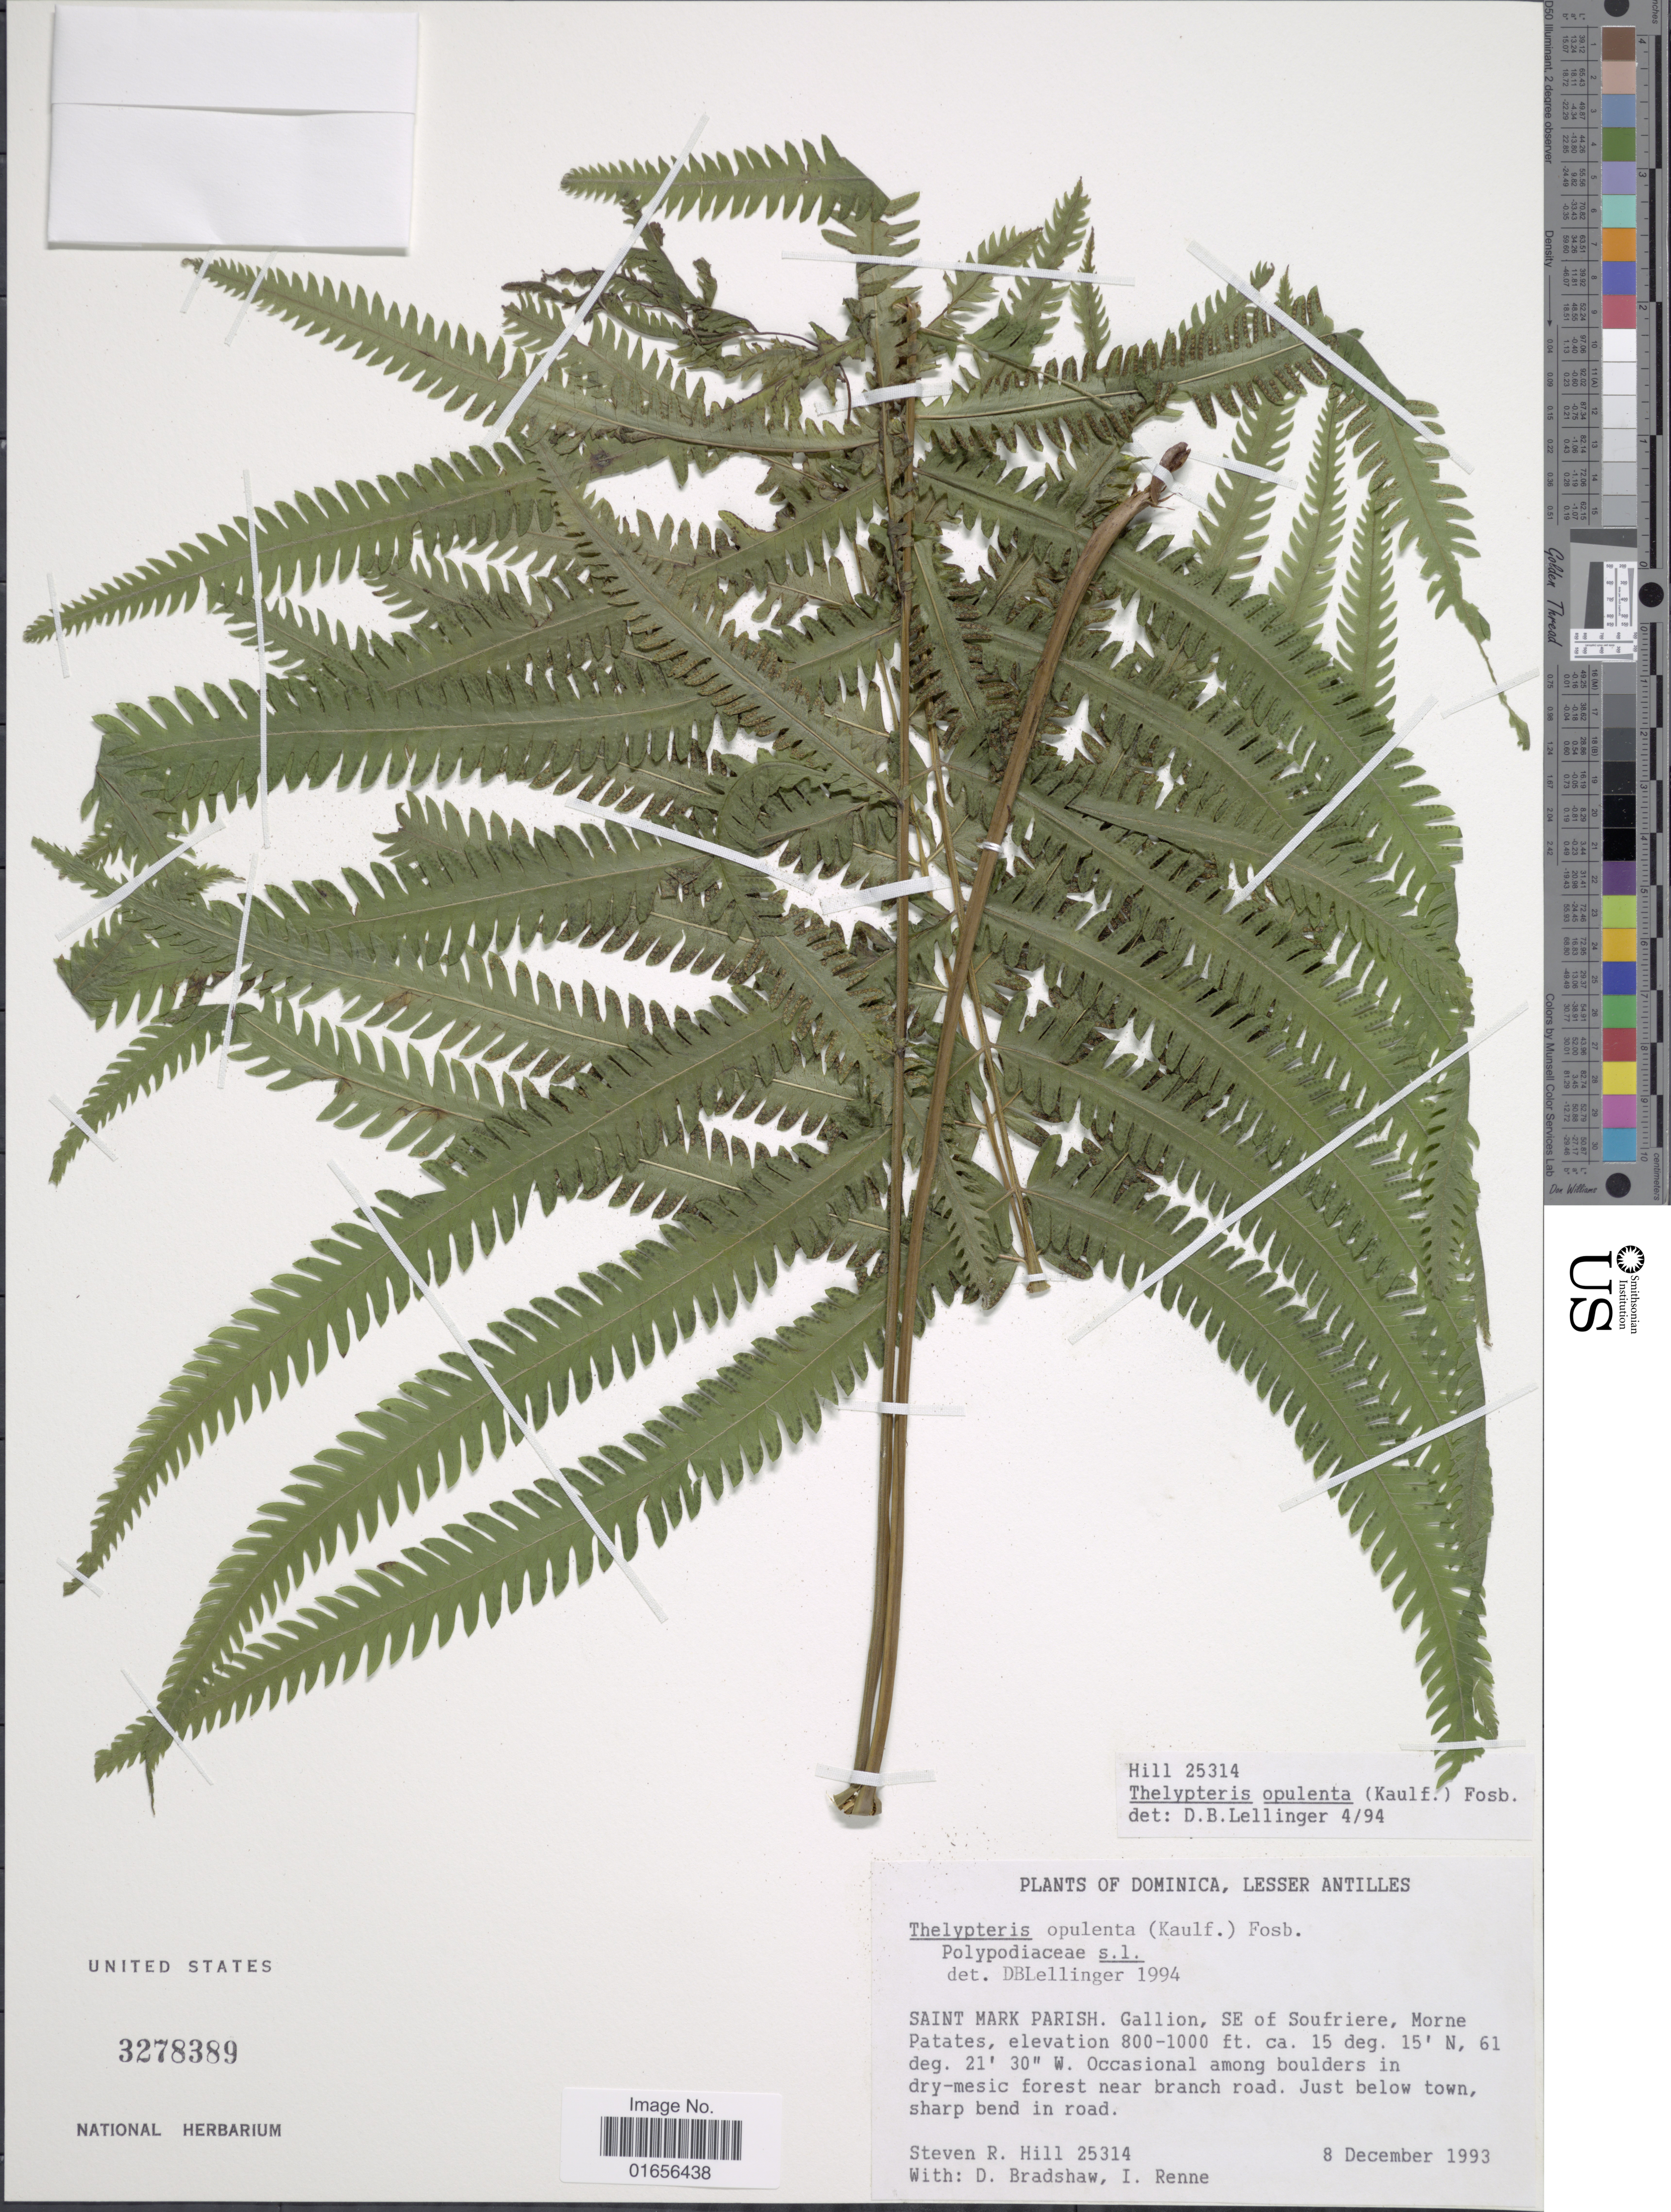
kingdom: Plantae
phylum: Tracheophyta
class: Polypodiopsida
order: Polypodiales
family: Thelypteridaceae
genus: Amphineuron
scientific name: Amphineuron opulentum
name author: (Kaulf.) Holttum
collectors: S. R. Hill, D. Bradshaw & I. Renne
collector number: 25314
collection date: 1993-12-08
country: Dominica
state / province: St. Mark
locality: Dominica, Lesser Antilles, Saint Mark Parish. Gallion, SE of Soifriere, Morne Patates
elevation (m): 244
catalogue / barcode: US 3278389